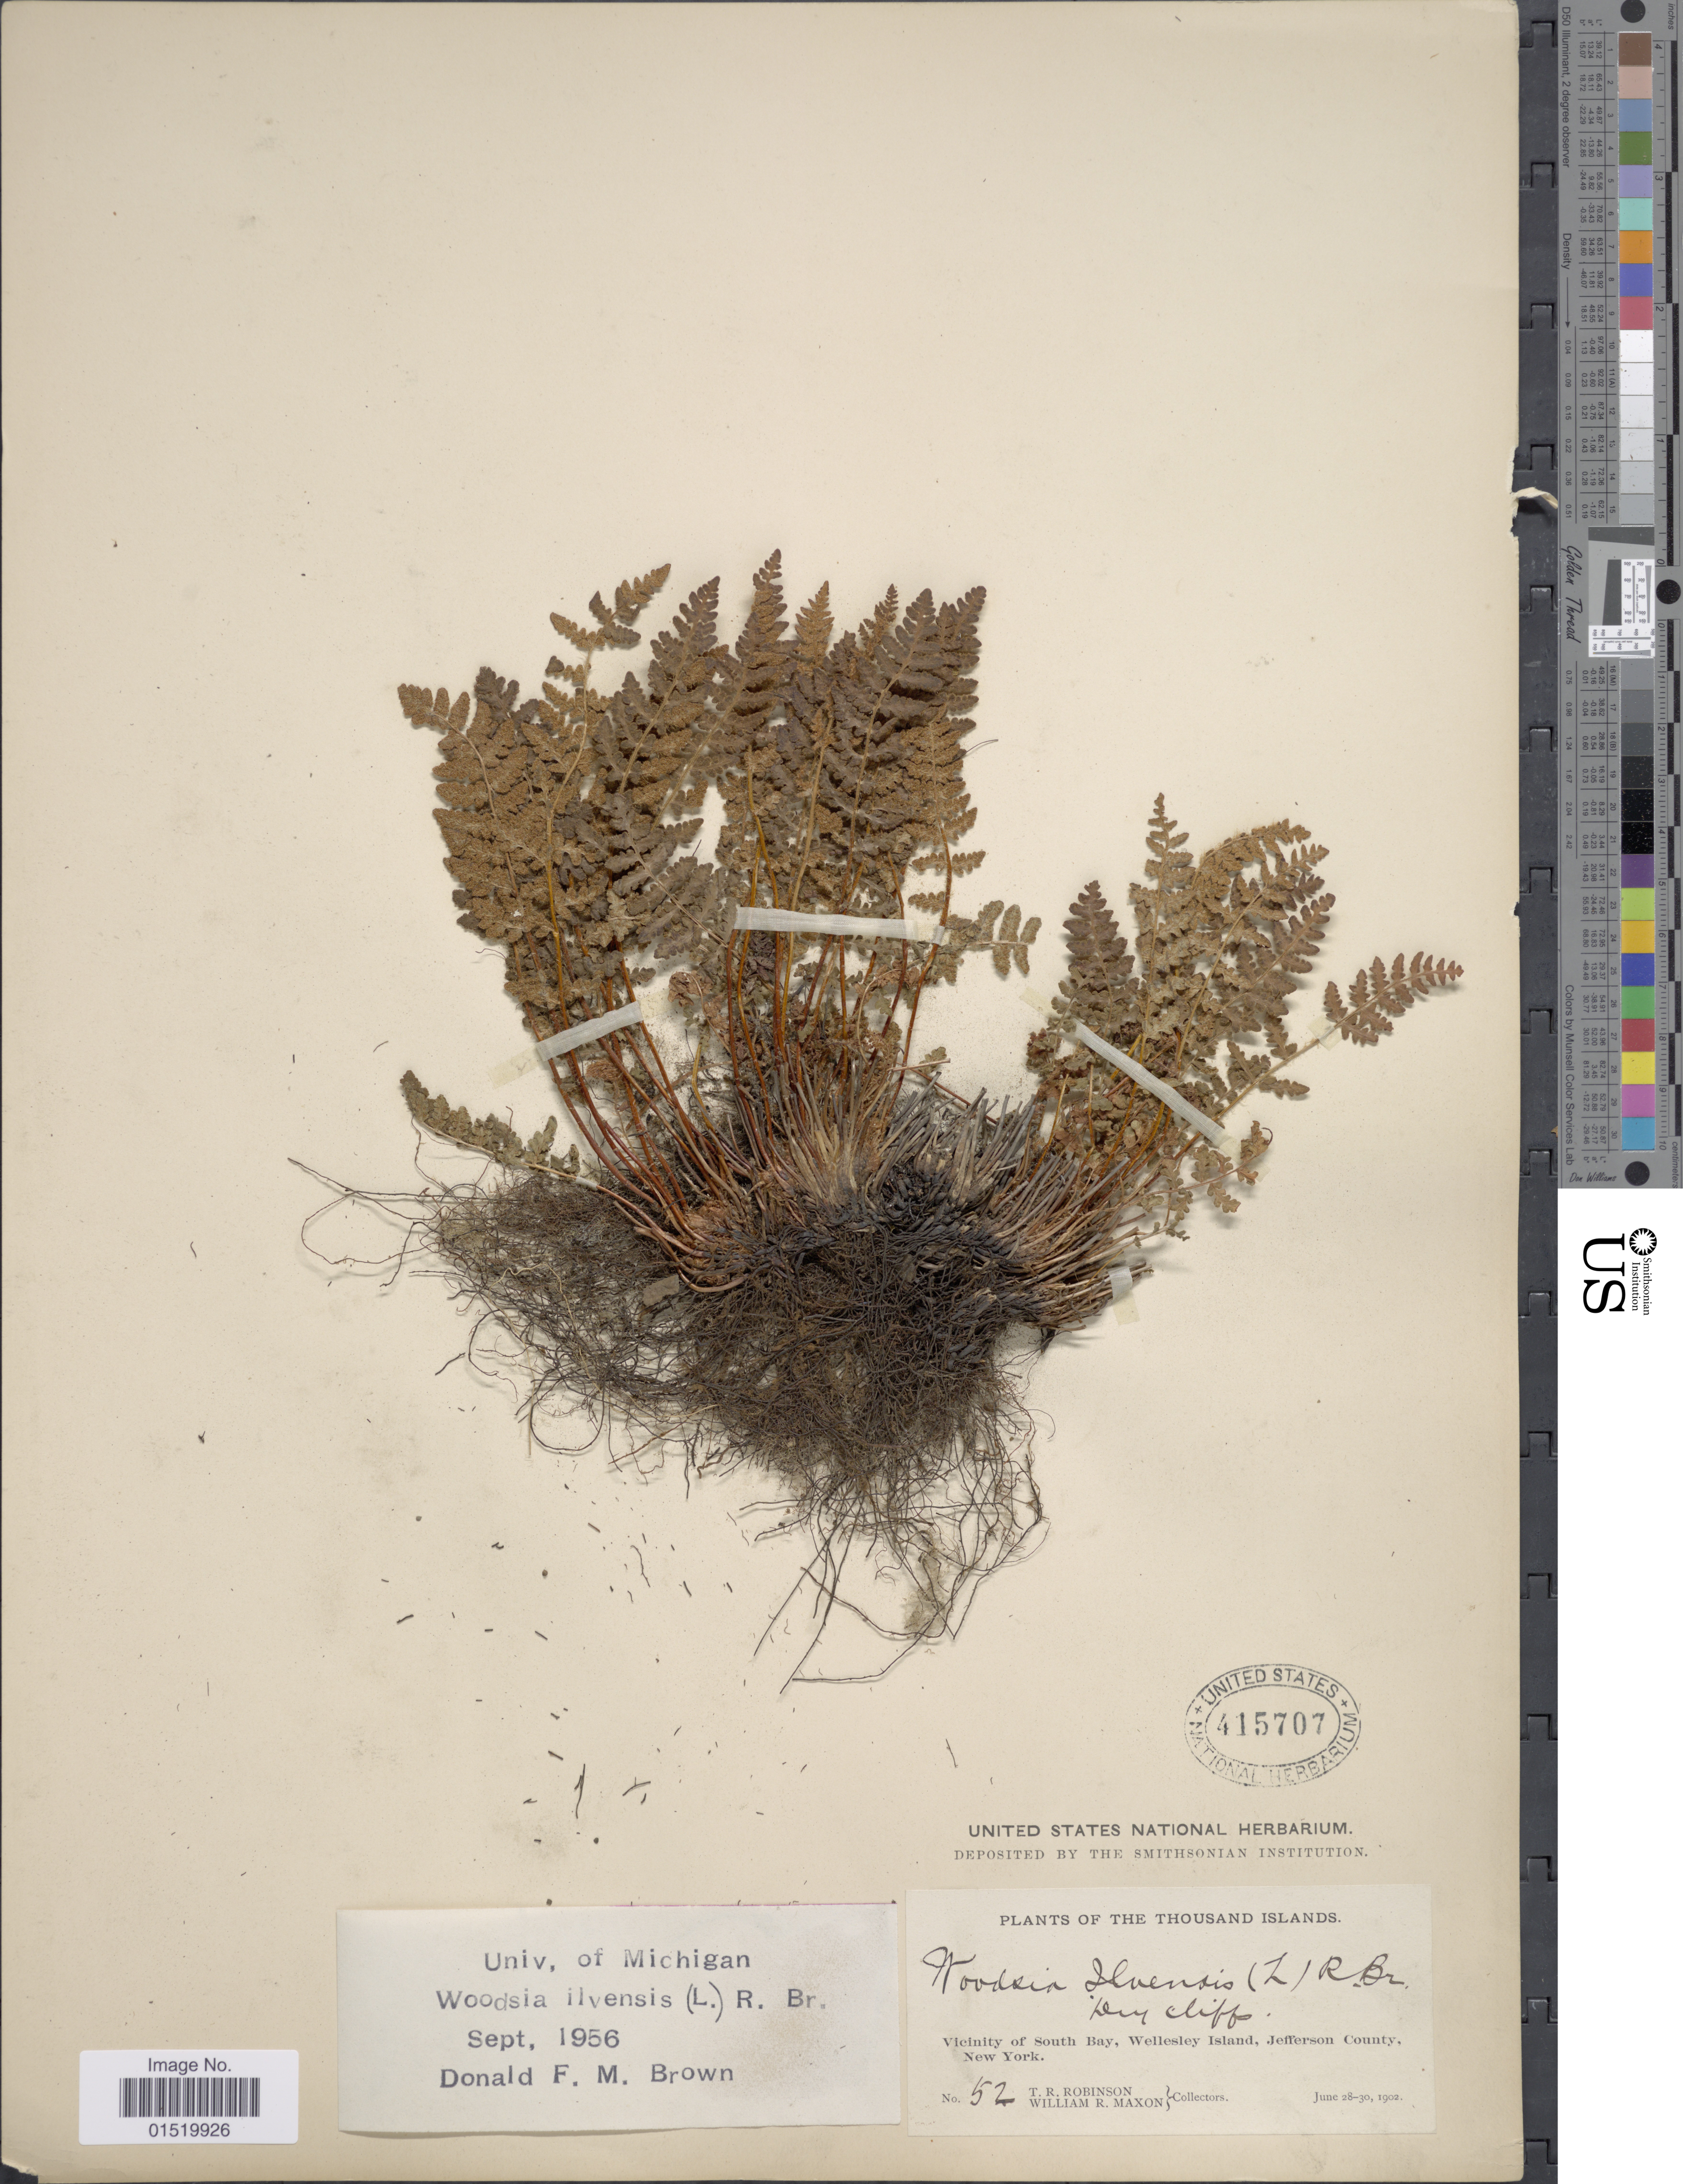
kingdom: Plantae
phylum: Tracheophyta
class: Polypodiopsida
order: Polypodiales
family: Woodsiaceae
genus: Woodsia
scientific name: Woodsia ilvensis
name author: (L.) R. Br.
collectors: T. R. Robinson & W. R. Maxon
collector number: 52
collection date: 1902-06-28/1902-06-30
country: United States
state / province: New York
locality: The Thousand Island, Vicinity of South Bay, Wellesley Island, Jefferson County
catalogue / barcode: US 415707